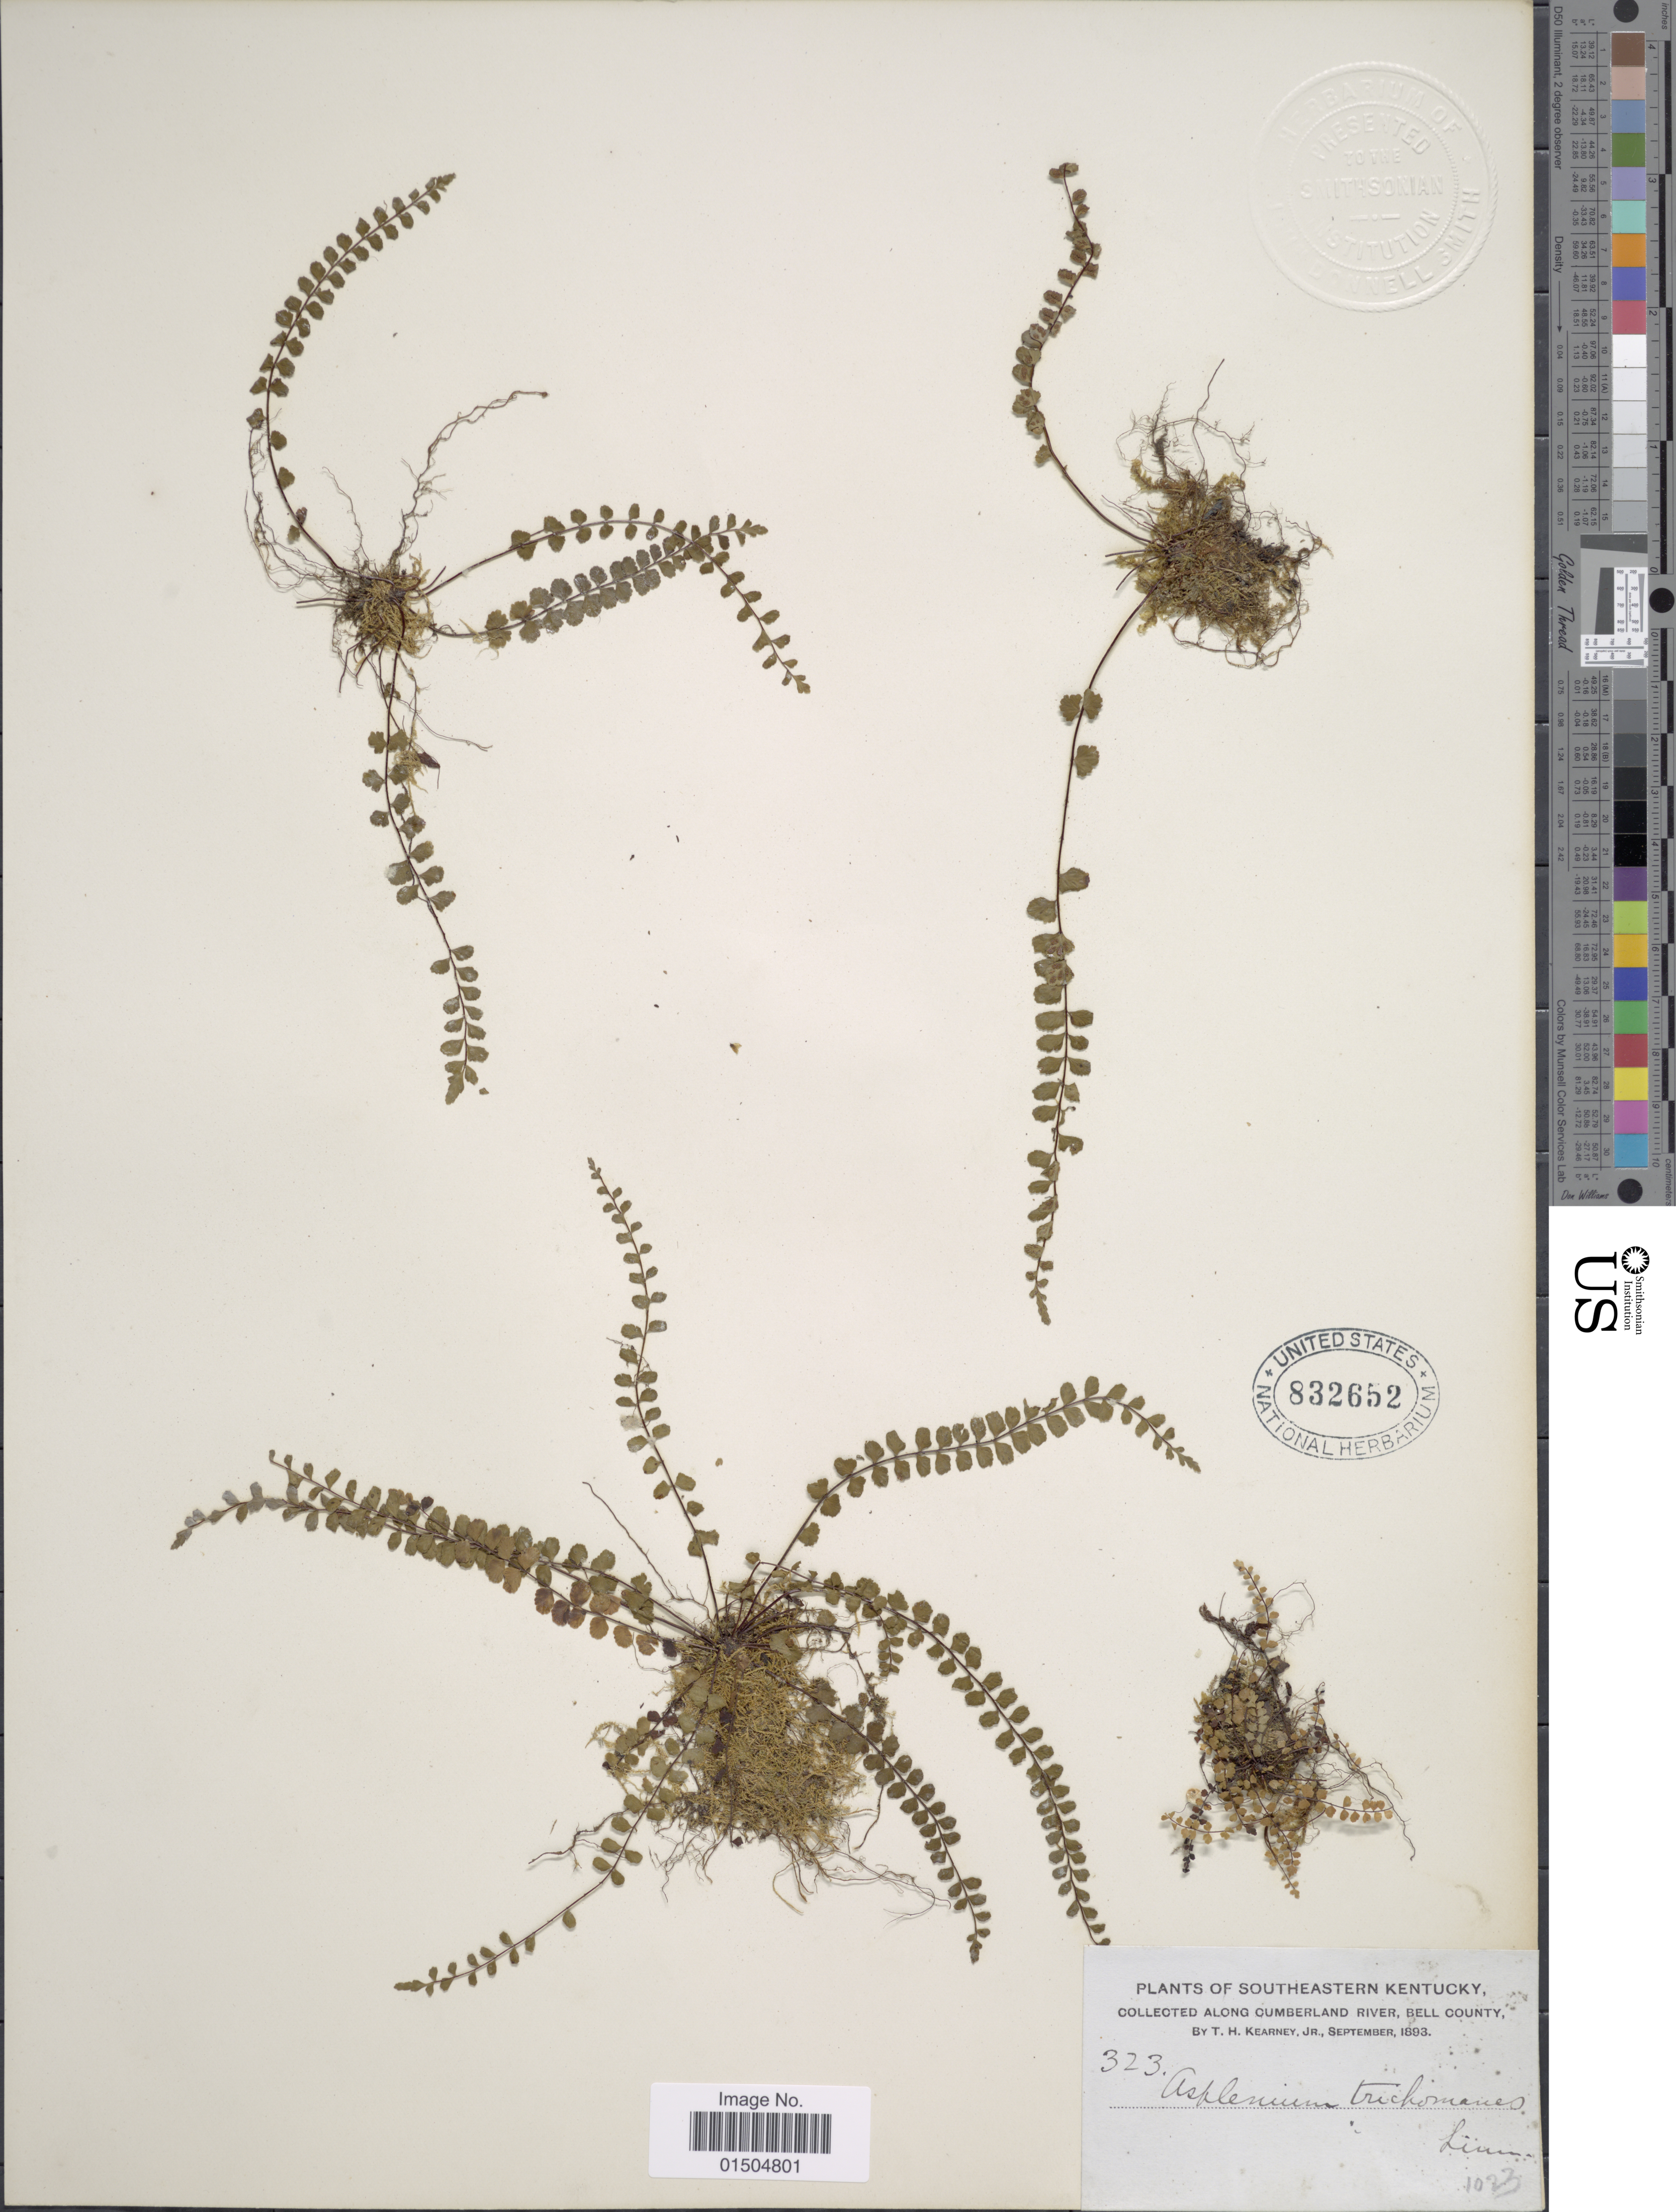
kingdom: Plantae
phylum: Tracheophyta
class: Polypodiopsida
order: Polypodiales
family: Aspleniaceae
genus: Asplenium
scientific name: Asplenium trichomanes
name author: L.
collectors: T. H. Kearney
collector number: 323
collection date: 1893-09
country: United States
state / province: Kentucky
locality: Southeastern Kentucky. Along Cumberland River, Bell County.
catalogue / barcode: US 832652